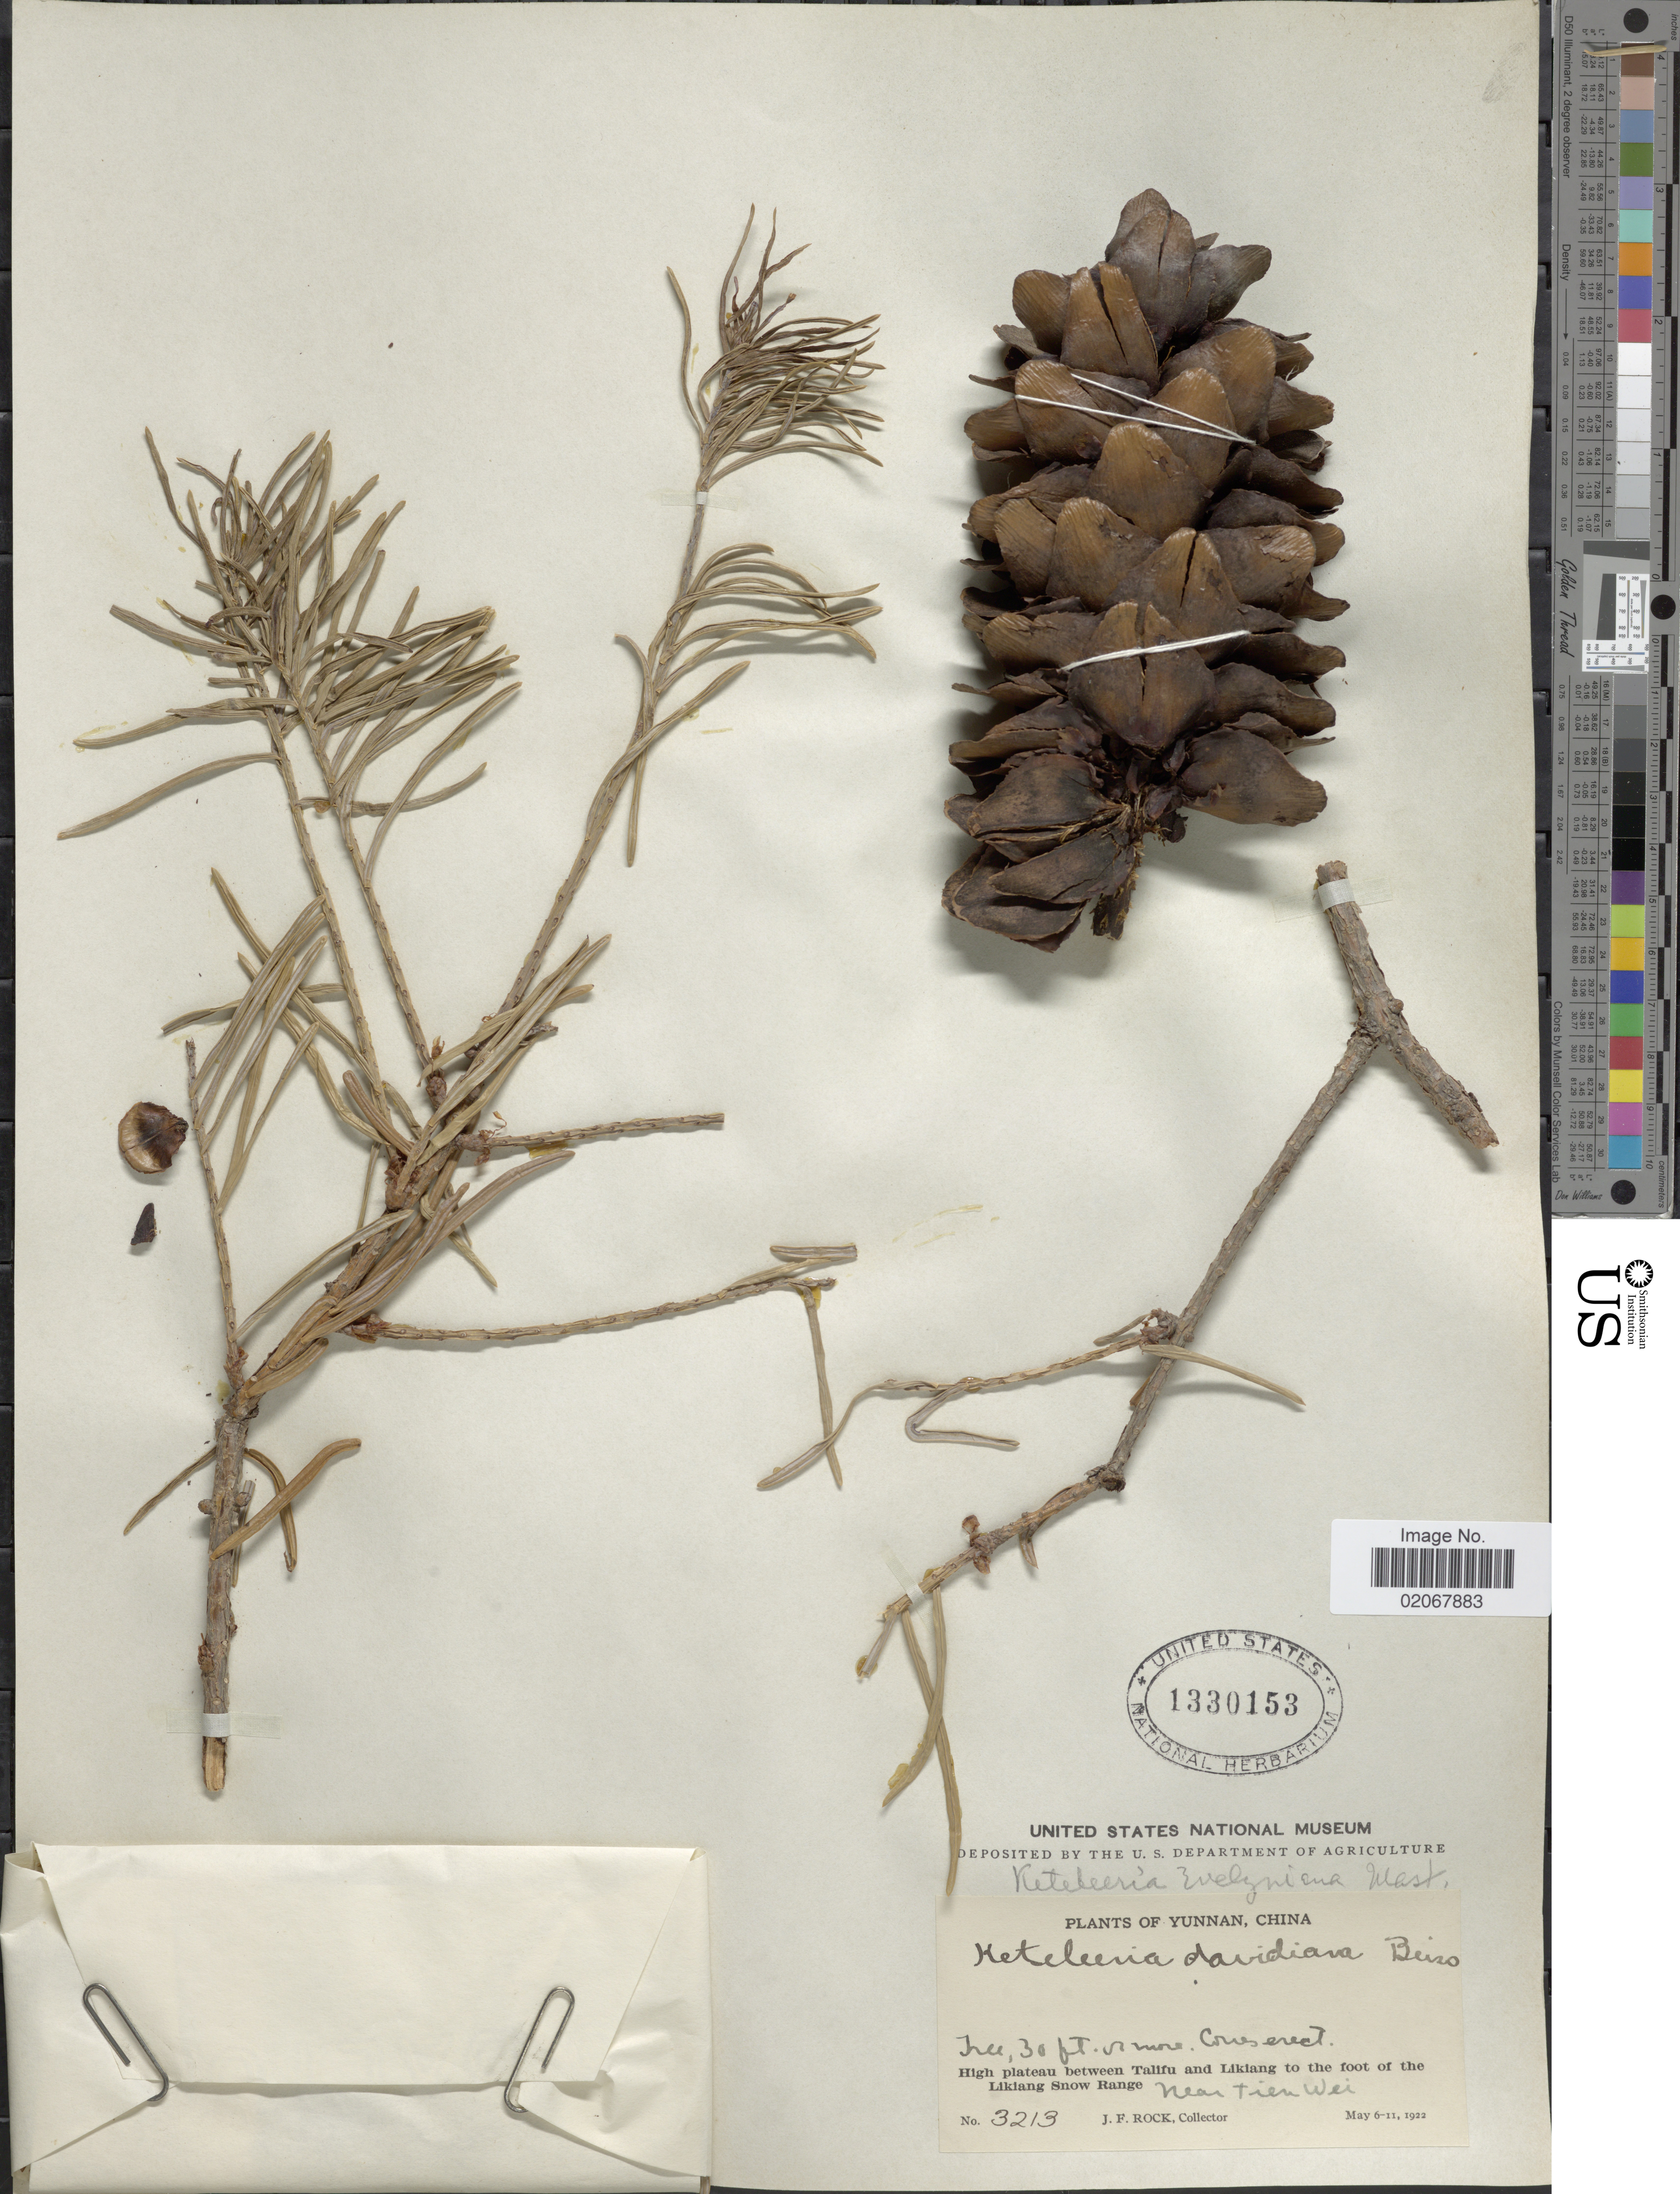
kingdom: Plantae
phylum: Tracheophyta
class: Pinopsida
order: Pinales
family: Pinaceae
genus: Keteleeria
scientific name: Keteleeria evelyniana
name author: Mast.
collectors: J. Rock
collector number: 3213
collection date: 1922-05-06/1922-05-11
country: China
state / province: Yunnan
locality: High plateau between Talifu and Likiang to the foot of the Likiang Snow Range, Near tien Wei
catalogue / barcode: US 1330153